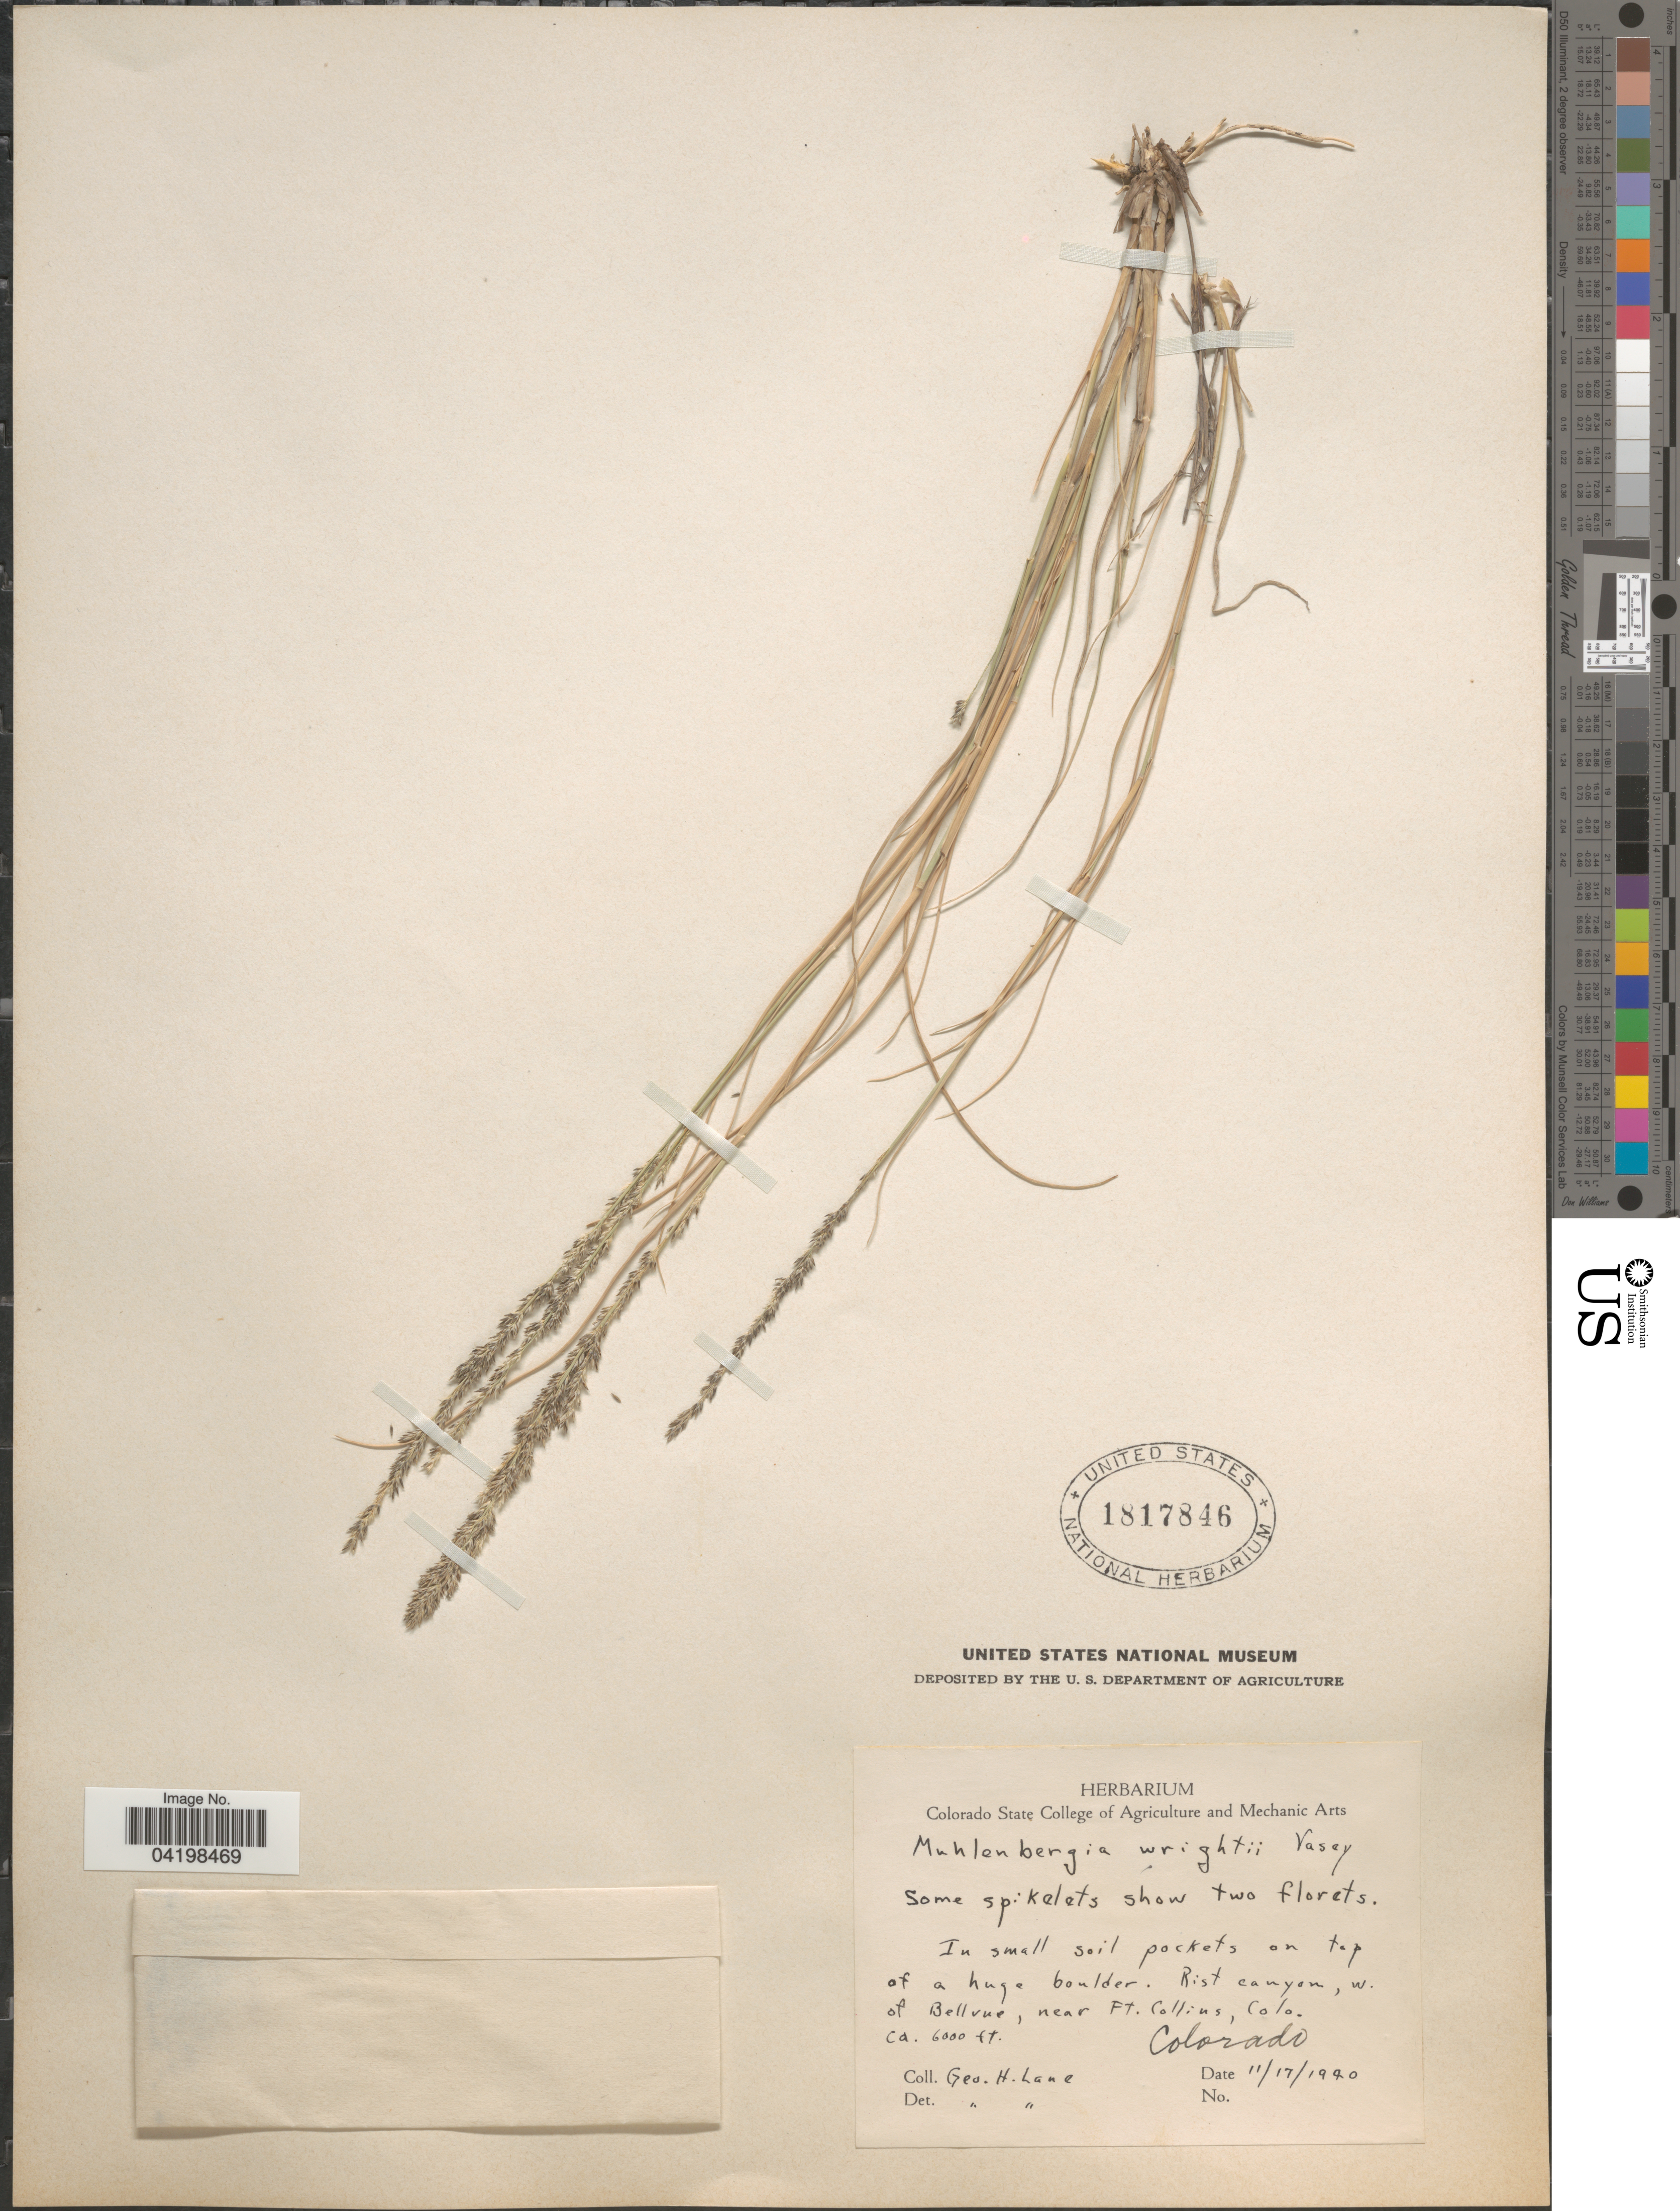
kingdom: Plantae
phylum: Tracheophyta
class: Liliopsida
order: Poales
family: Poaceae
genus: Muhlenbergia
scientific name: Muhlenbergia wrightii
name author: Vasey ex J.M. Coult.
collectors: G. L. Lane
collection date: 1990-11-17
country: United States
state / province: Colorado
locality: Rist canyon, w. of Bellvue, near Ft. Collins.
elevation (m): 1829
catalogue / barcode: US 1817846